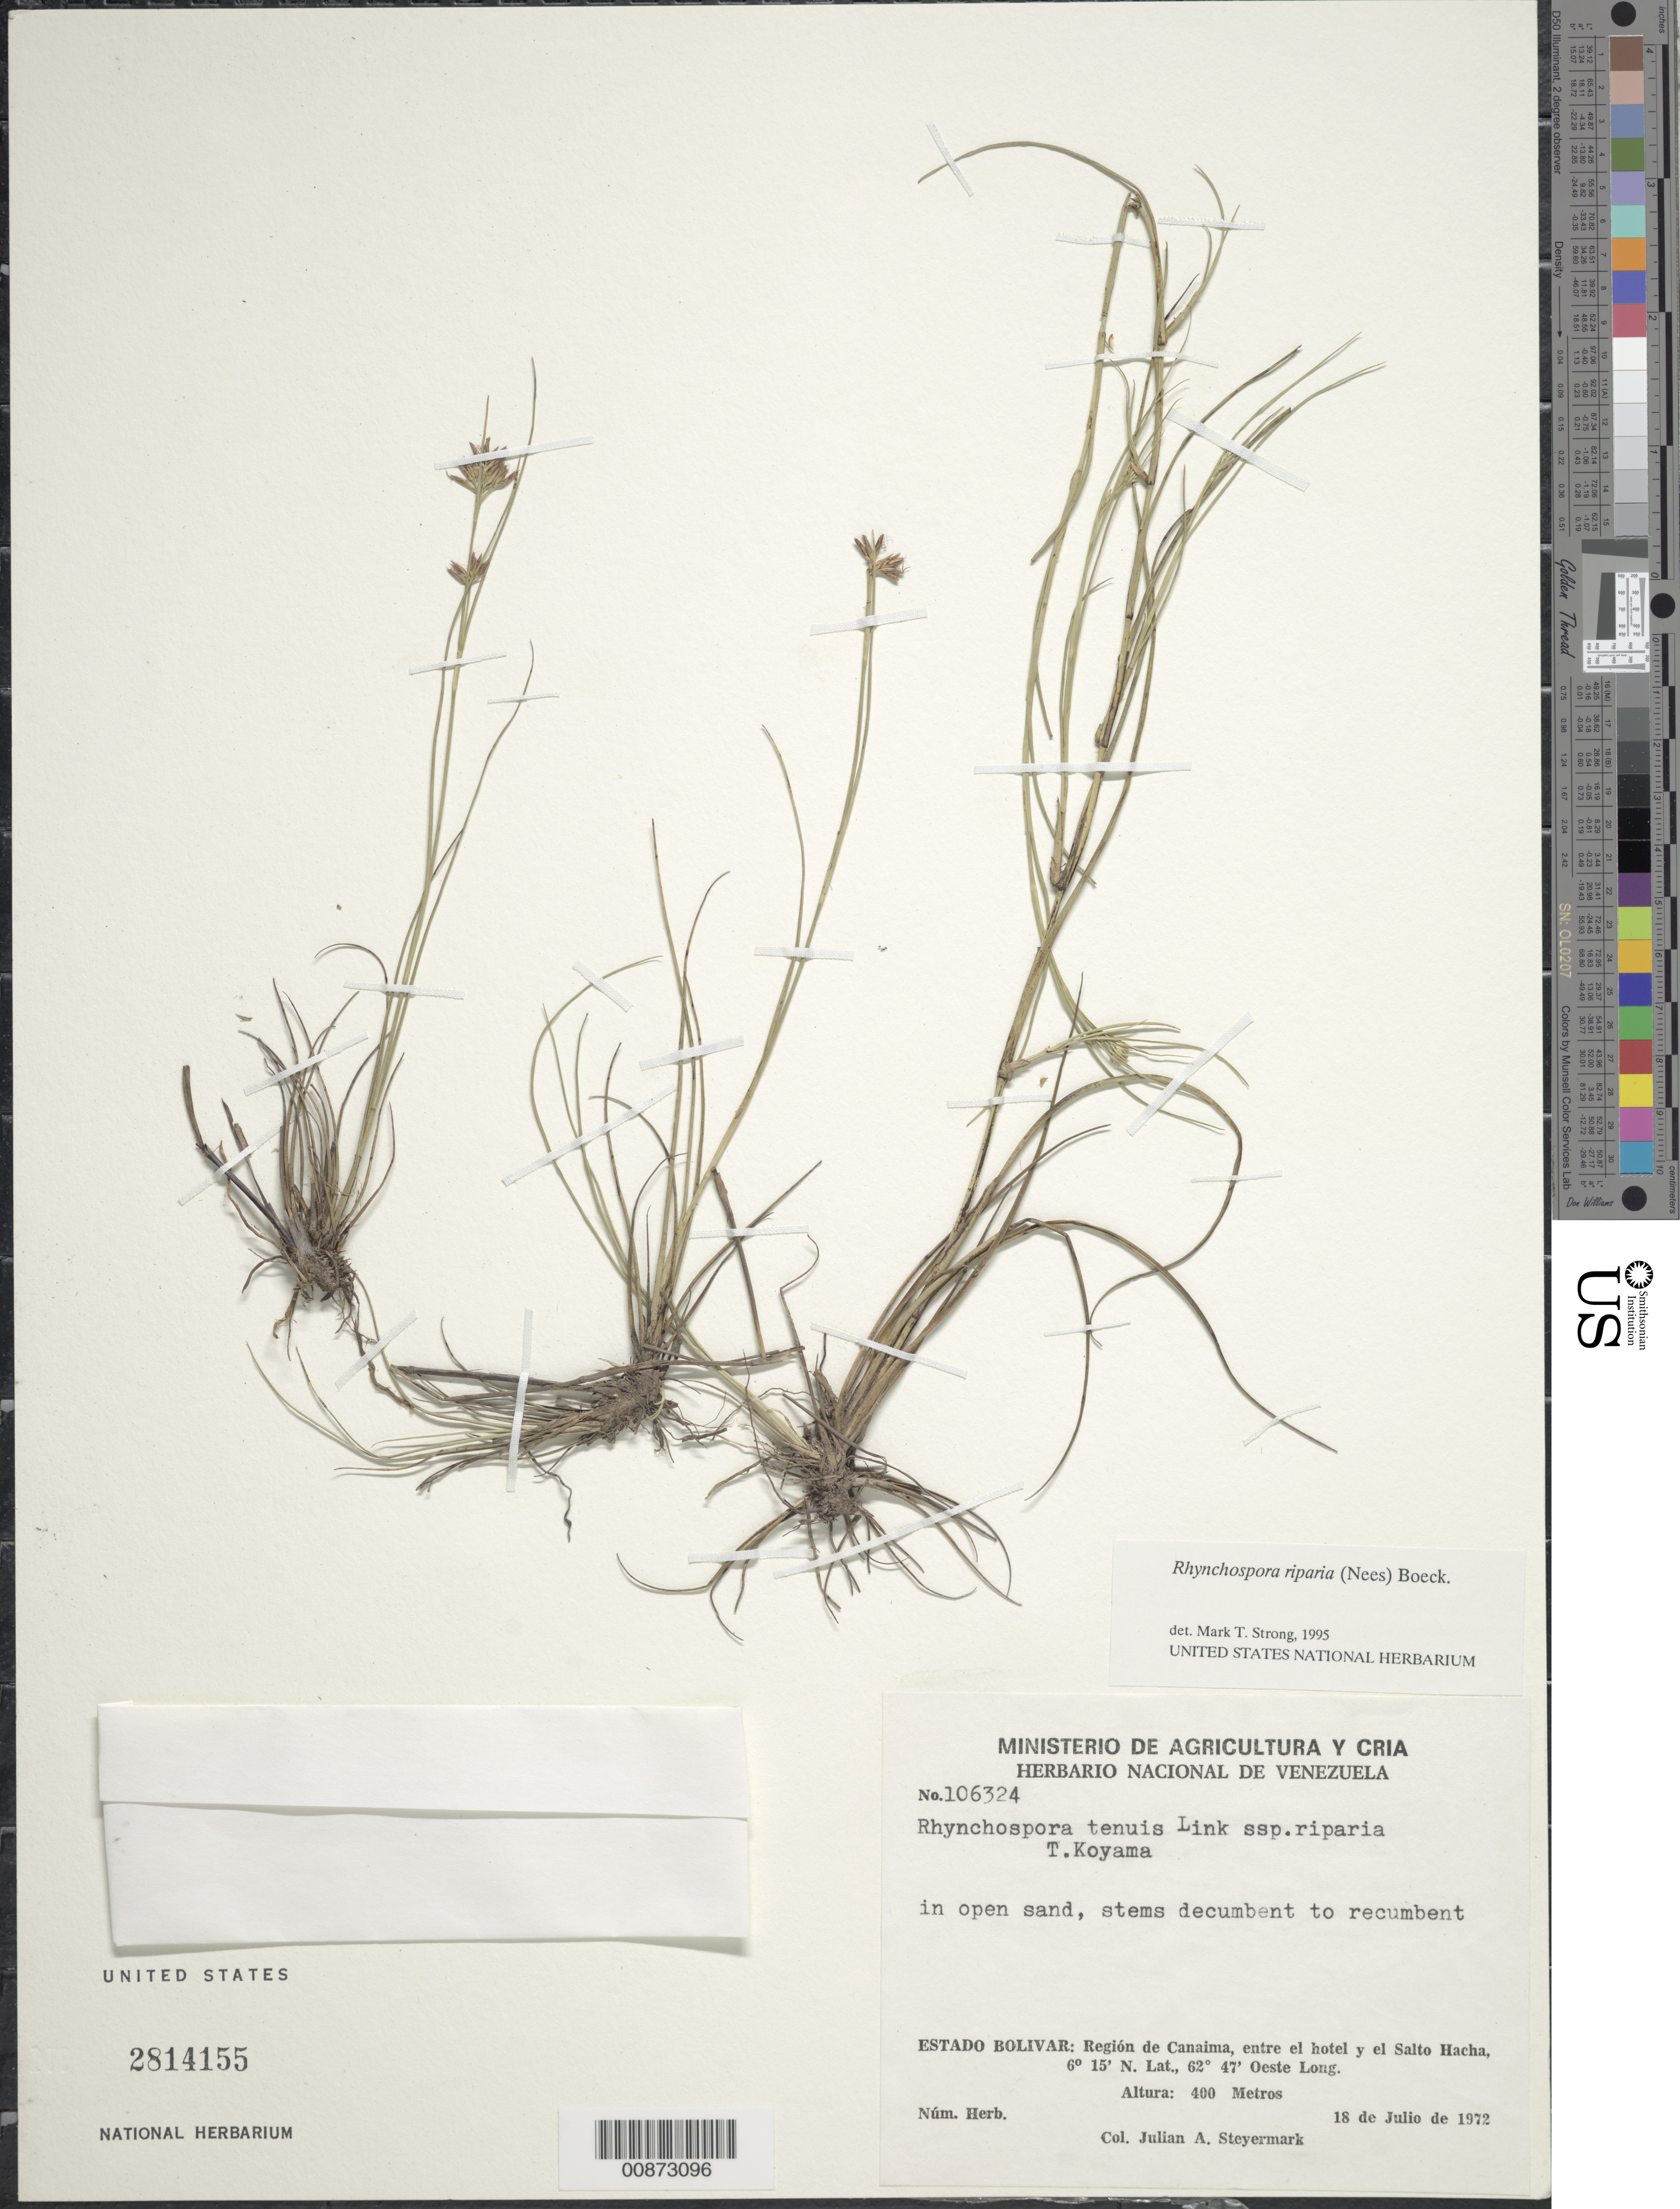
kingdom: Plantae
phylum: Tracheophyta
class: Liliopsida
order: Poales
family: Cyperaceae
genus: Rhynchospora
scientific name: Rhynchospora riparia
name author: (Nees) Boeckeler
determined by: Strong, M. T., (US), Smithsonian Institution - National Museum of Natural History (UNITED STATES)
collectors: J. Steyermark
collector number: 106324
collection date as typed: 18-Jul-72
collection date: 1972-07-18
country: Venezuela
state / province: Bolívar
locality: Canaima, entre el hotel y el Salto Hacha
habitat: Open sand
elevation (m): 400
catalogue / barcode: US 2814155